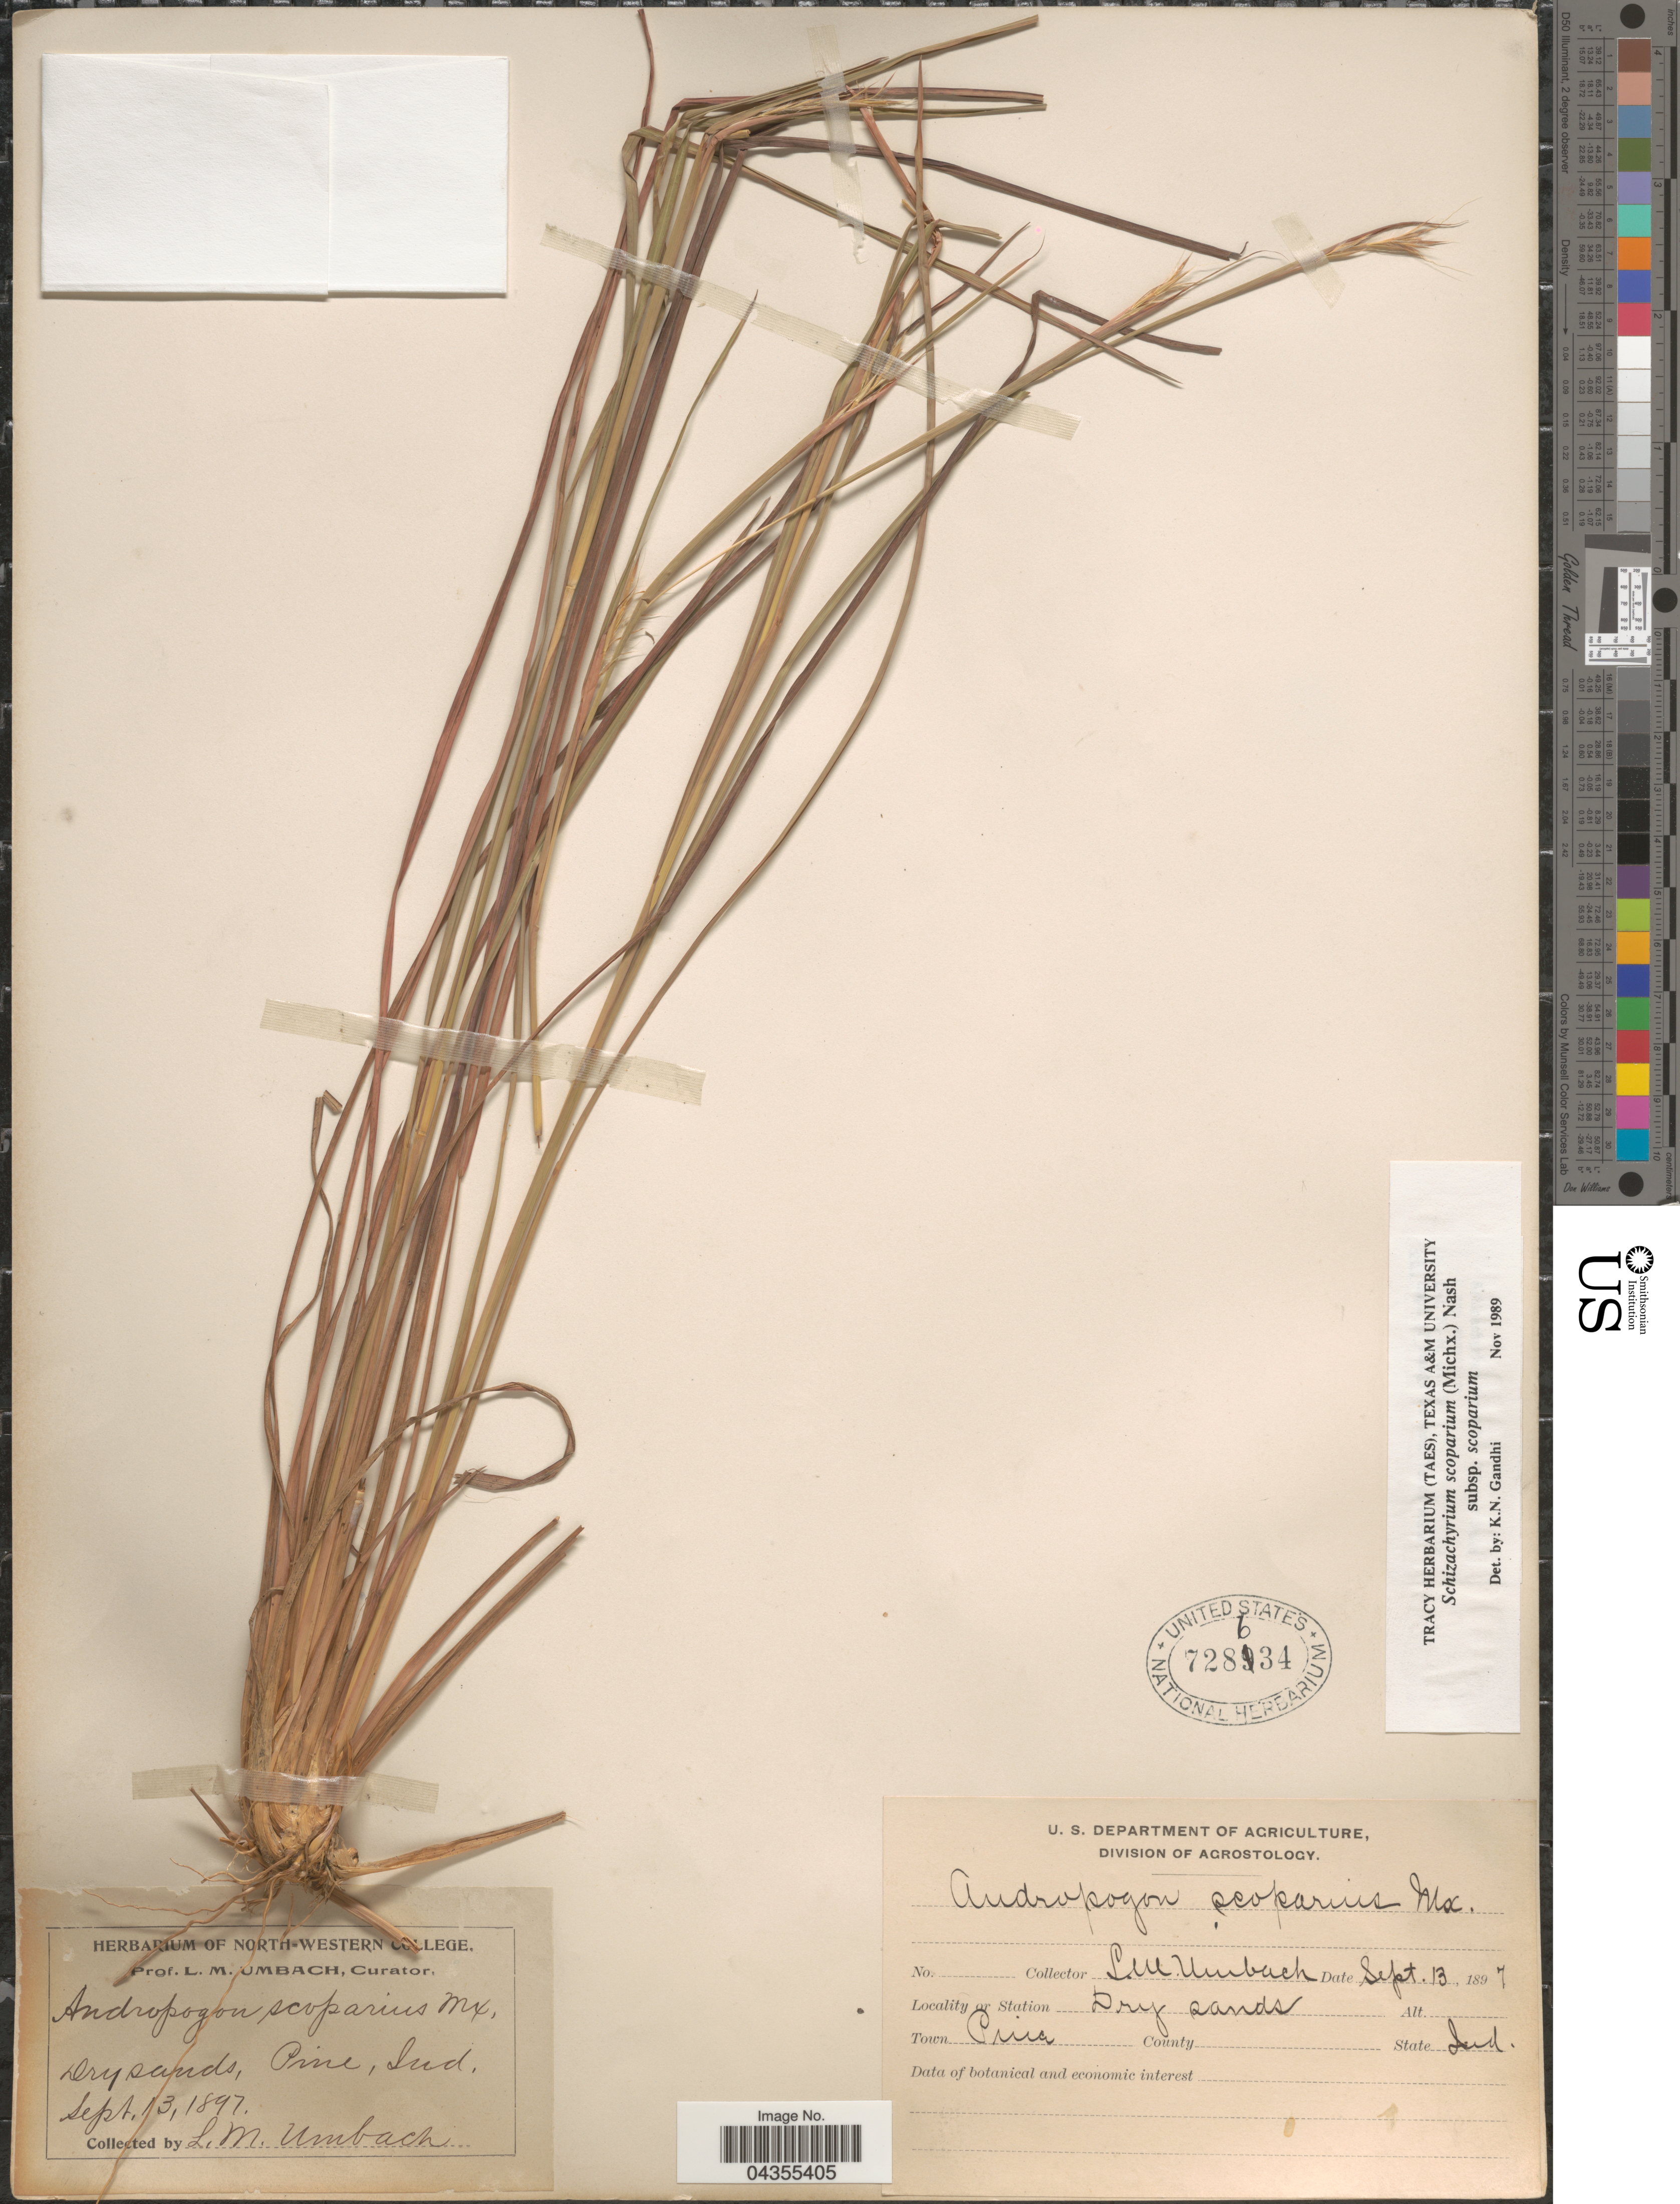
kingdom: Plantae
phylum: Tracheophyta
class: Liliopsida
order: Poales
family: Poaceae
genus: Schizachyrium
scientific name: Schizachyrium scoparium var. scoparium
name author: (Michx.) Nash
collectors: L. M. Umbach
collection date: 1897-09-13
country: United States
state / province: Indiana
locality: Town Pine.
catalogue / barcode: US 728634